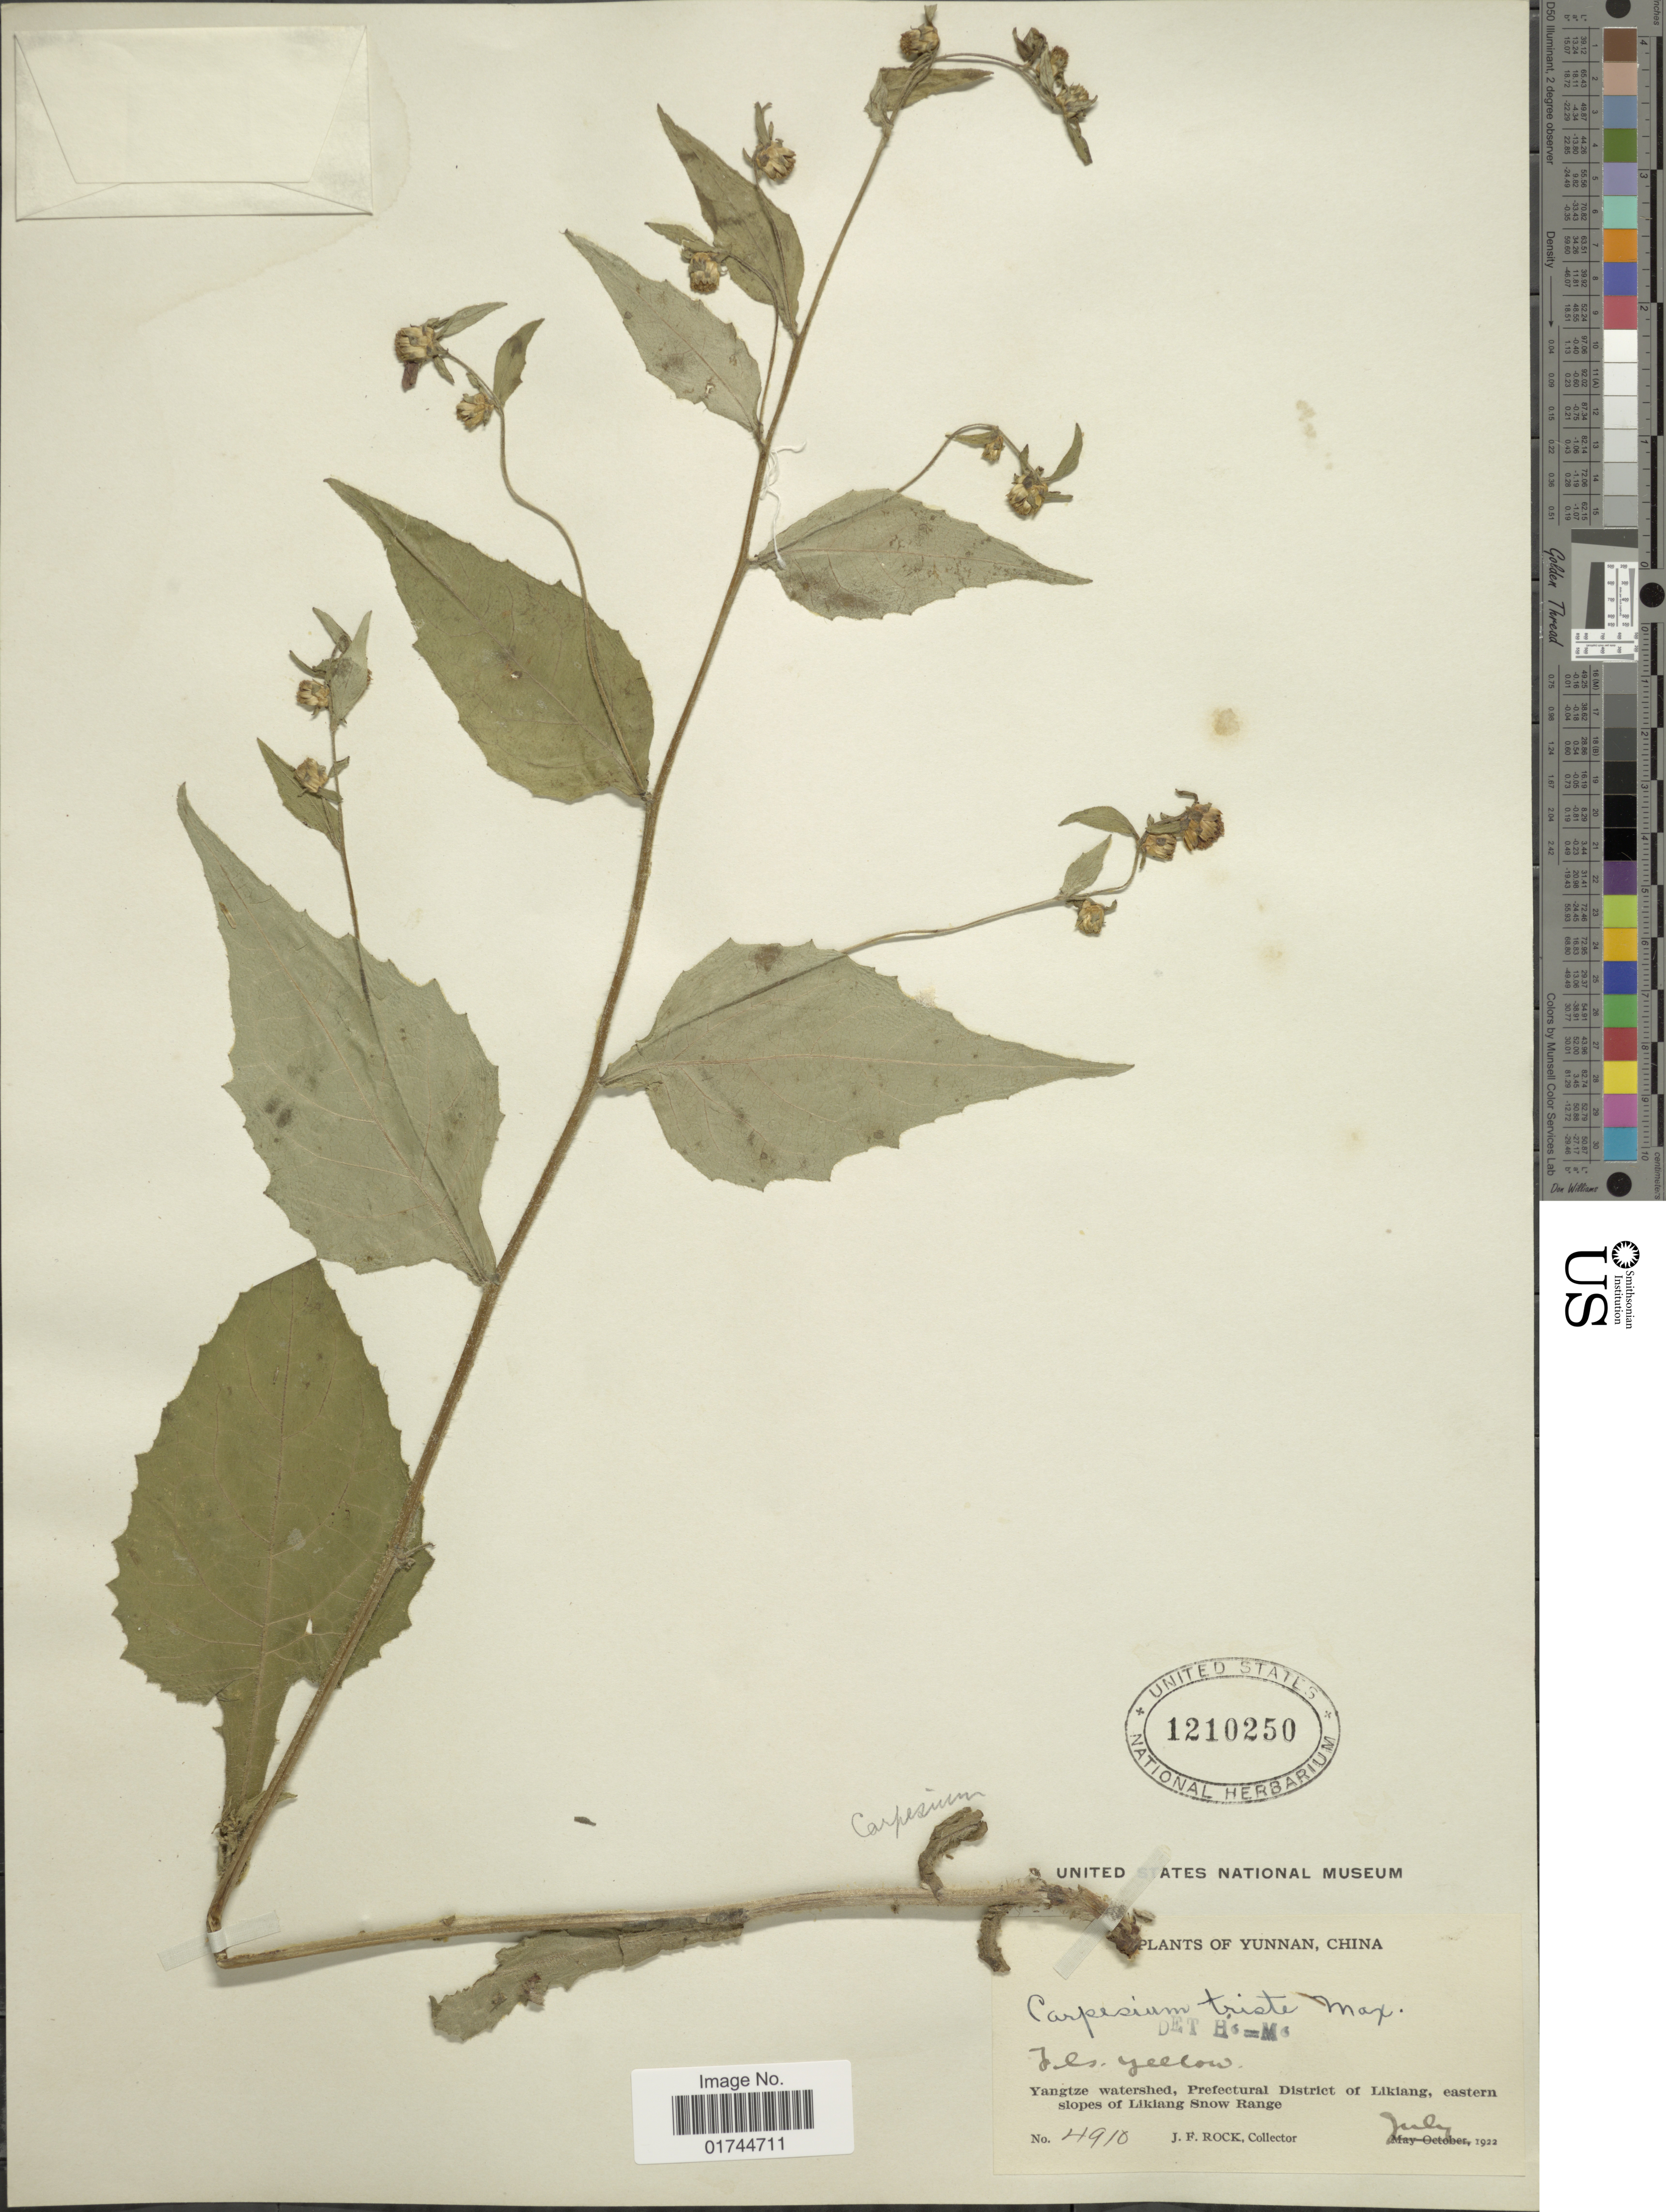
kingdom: Plantae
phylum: Tracheophyta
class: Magnoliopsida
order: Asterales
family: Asteraceae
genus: Carpesium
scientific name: Carpesium triste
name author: Maxim.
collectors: J. Rock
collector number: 4910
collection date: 1922-07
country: China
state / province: Yunnan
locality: Yangtze watershed, Prefectural District of Likiang, eastern slopes of Likiang Snow Range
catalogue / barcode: US 1210250